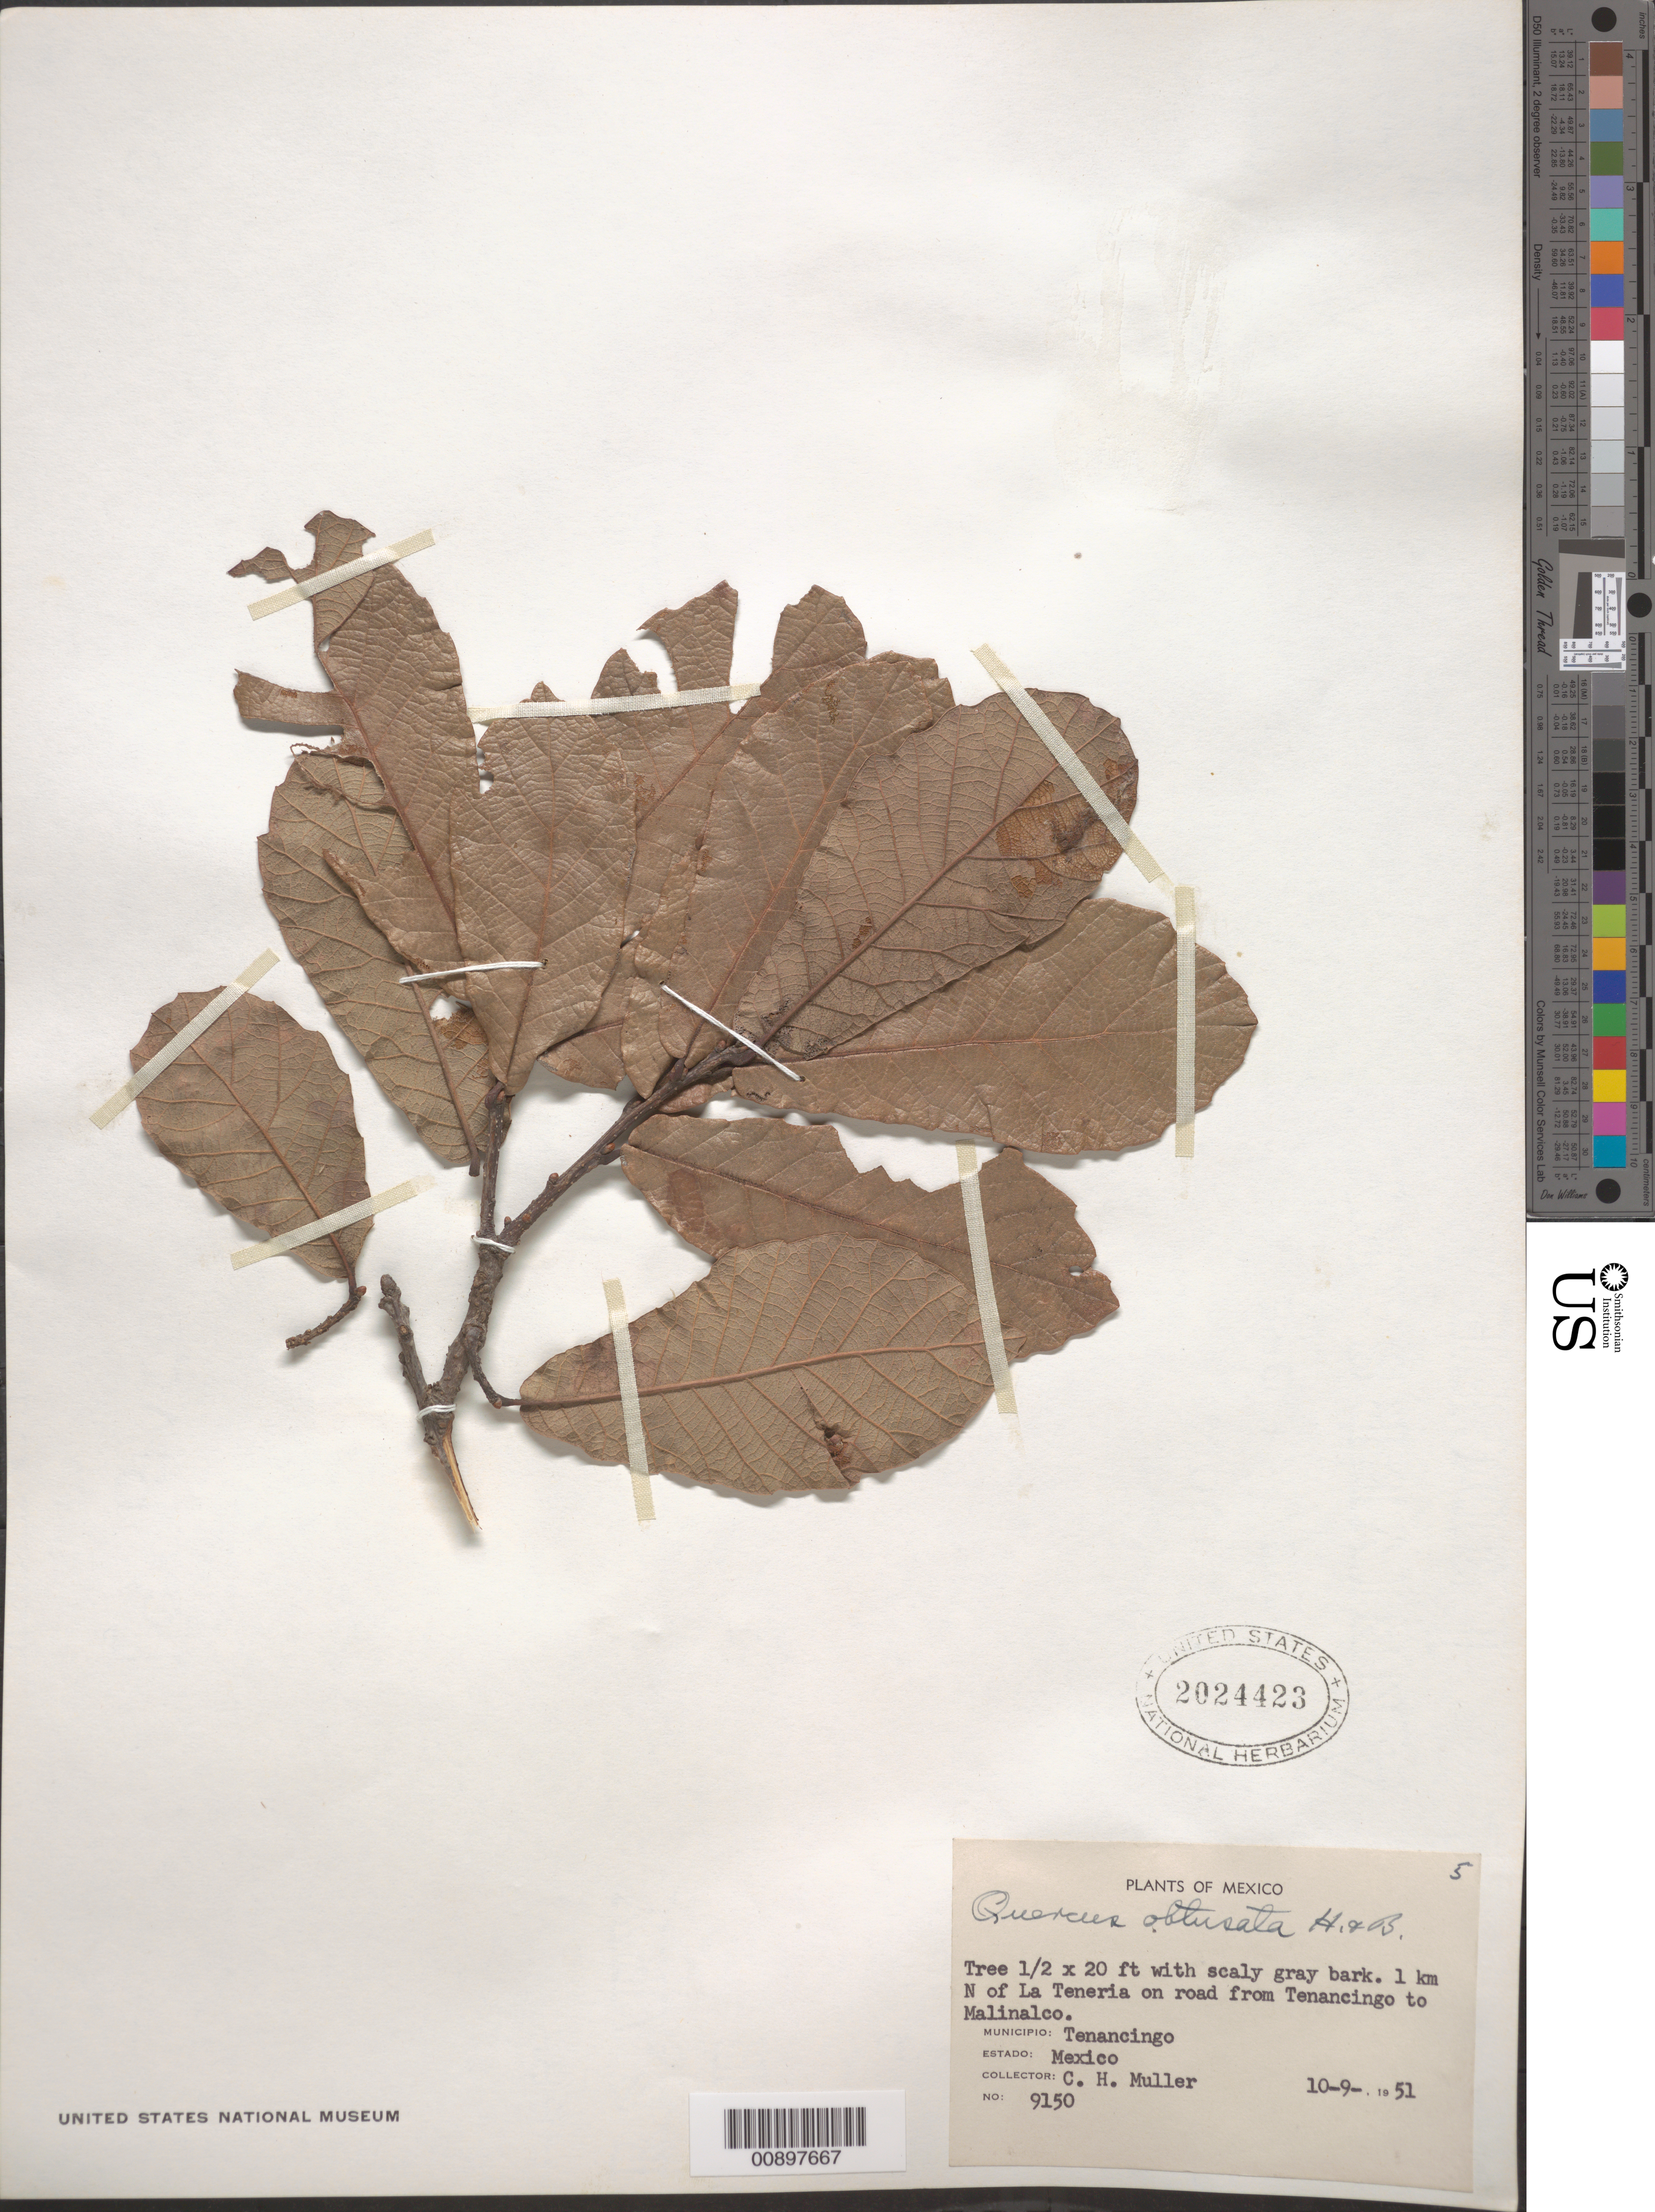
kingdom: Plantae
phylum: Tracheophyta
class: Magnoliopsida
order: Fagales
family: Fagaceae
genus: Quercus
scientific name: Quercus obtusata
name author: Humb. & Bonpl.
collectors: C. H. Muller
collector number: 9150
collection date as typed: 09 Oct 1951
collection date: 1951-10-09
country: Mexico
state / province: México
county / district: Tenancingo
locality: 1 km. N of La Teneria on road from Tenancingo to Malinalco. Municipio Tenancingo. Estado de México.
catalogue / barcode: US 2024423